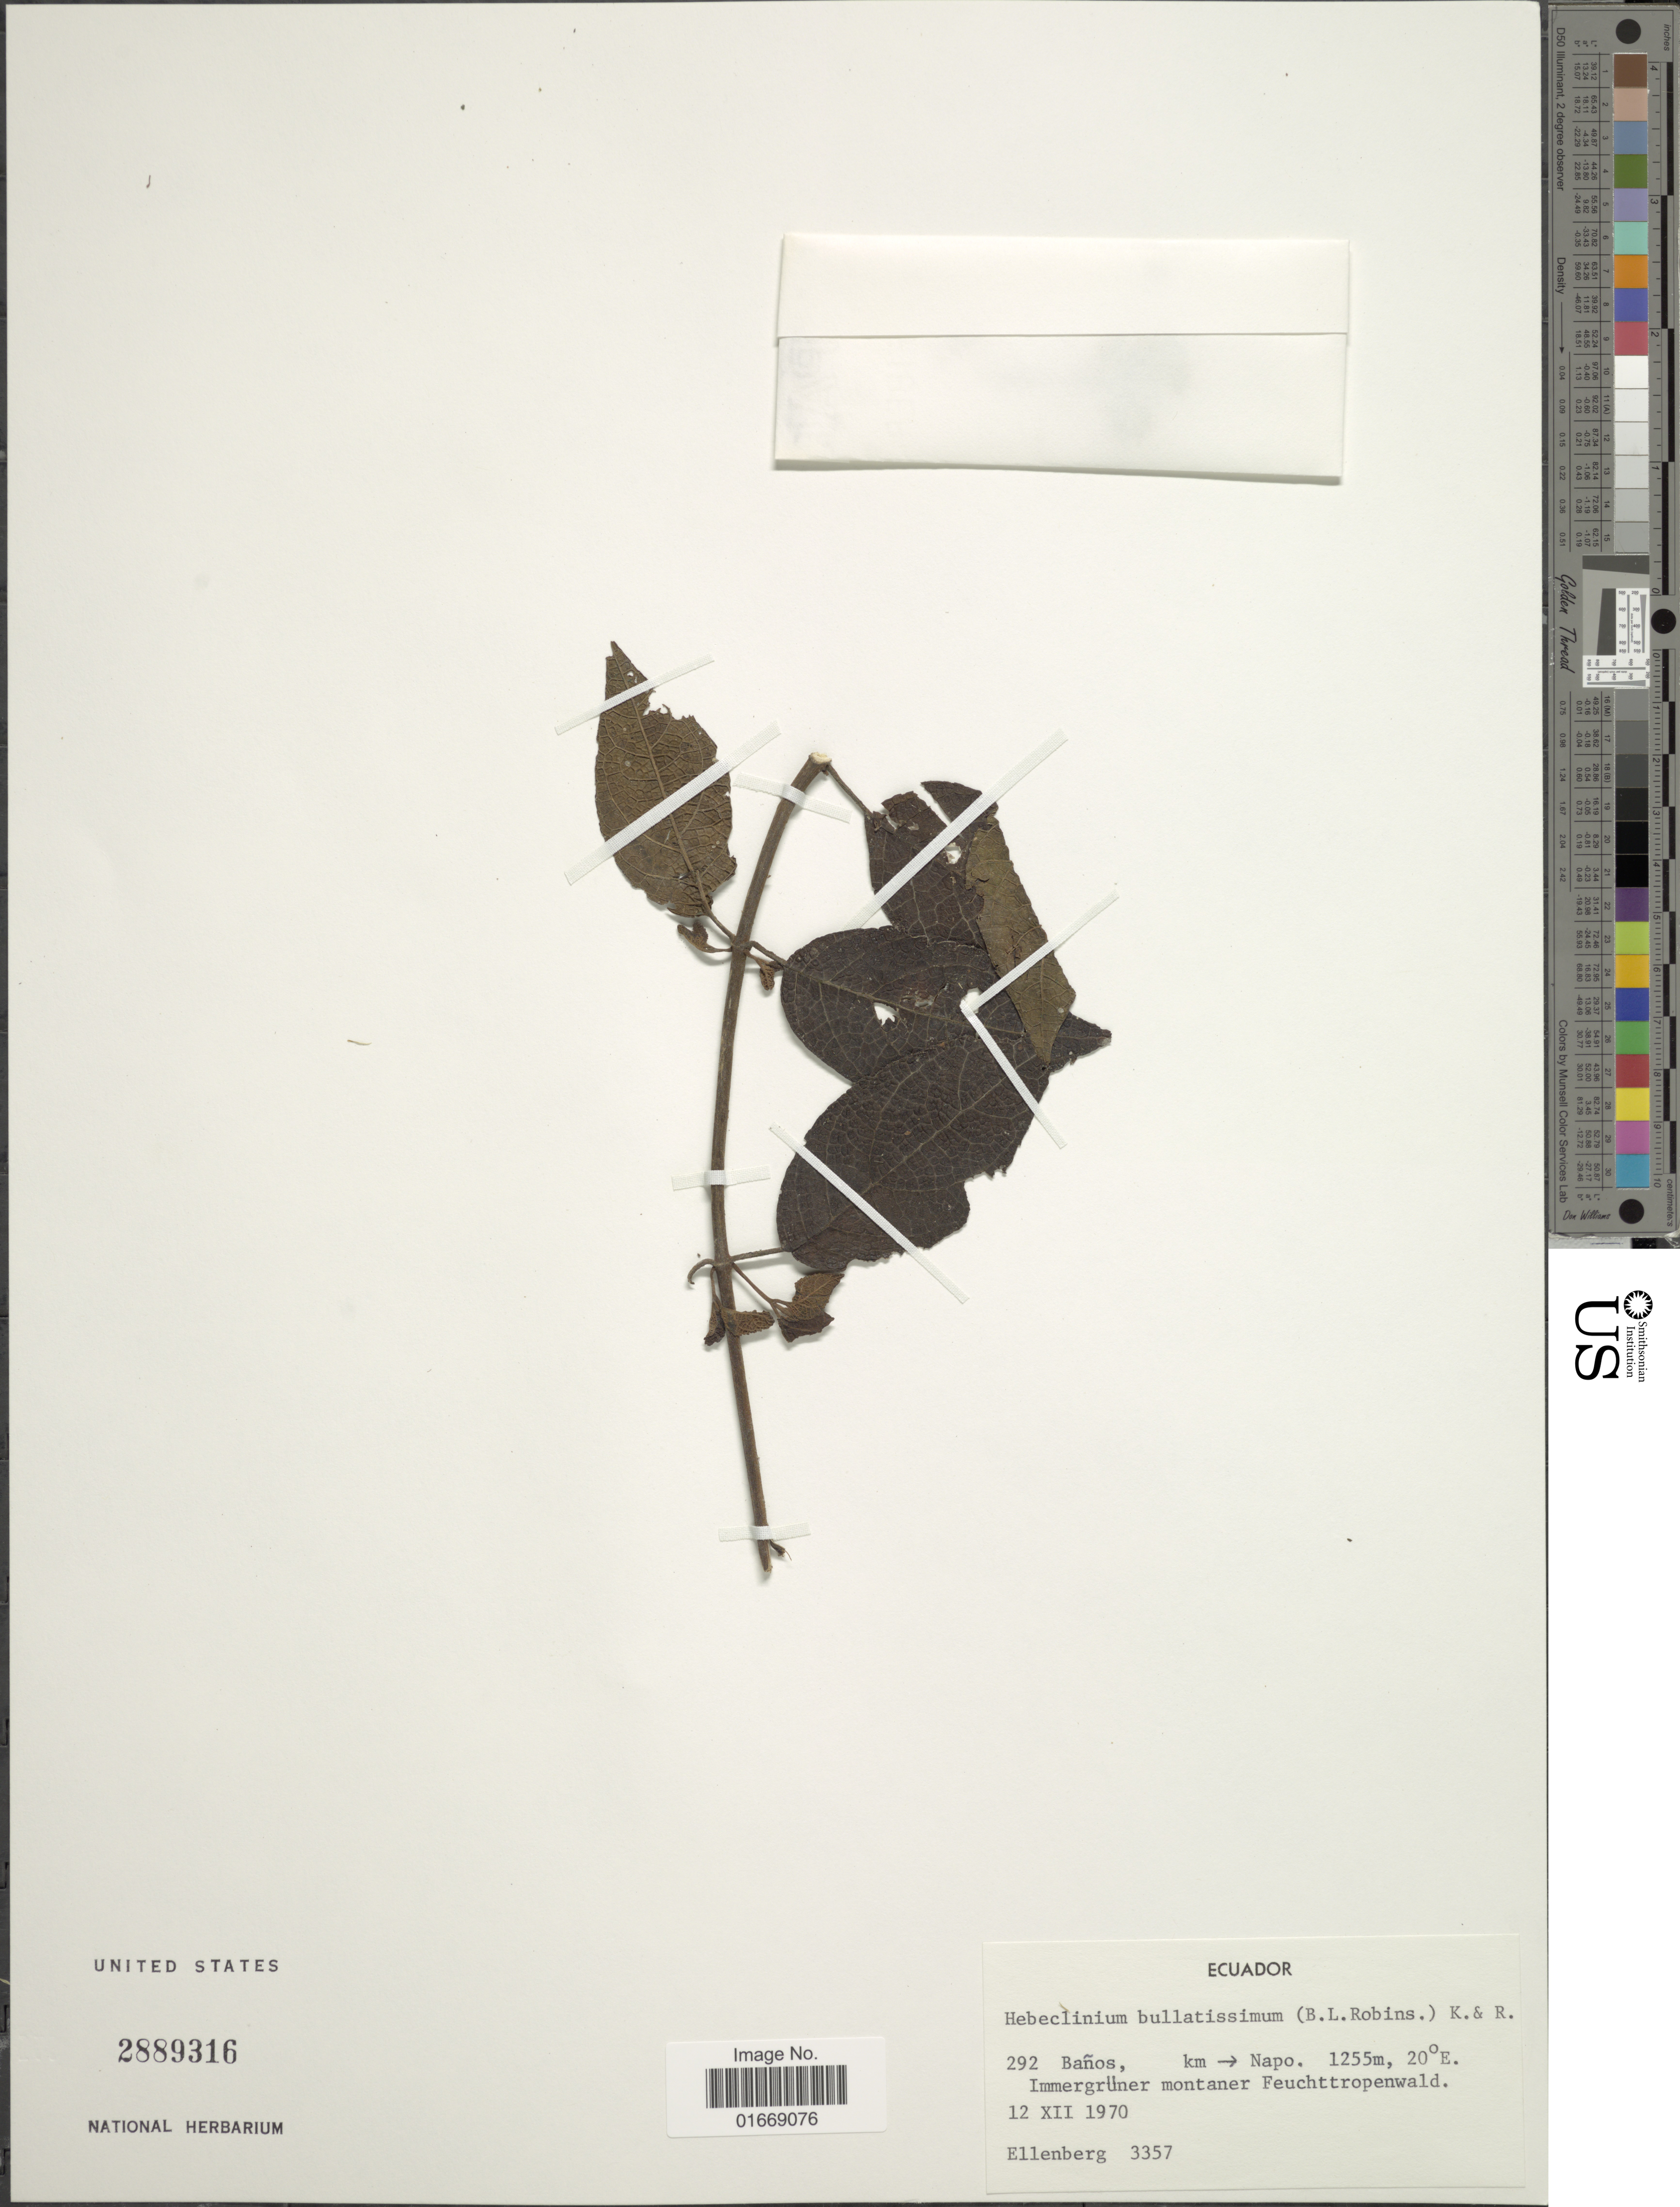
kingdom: Plantae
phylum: Tracheophyta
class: Magnoliopsida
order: Asterales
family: Asteraceae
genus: Hebeclinium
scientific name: Hebeclinium bullatissimum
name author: (B.L. Rob.) R.M. King & H. Rob.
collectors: H. Ellenberg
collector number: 3357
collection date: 1970-12-12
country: Ecuador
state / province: Napo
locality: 292 Banos, km Napo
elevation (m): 1255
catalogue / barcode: US 2889316